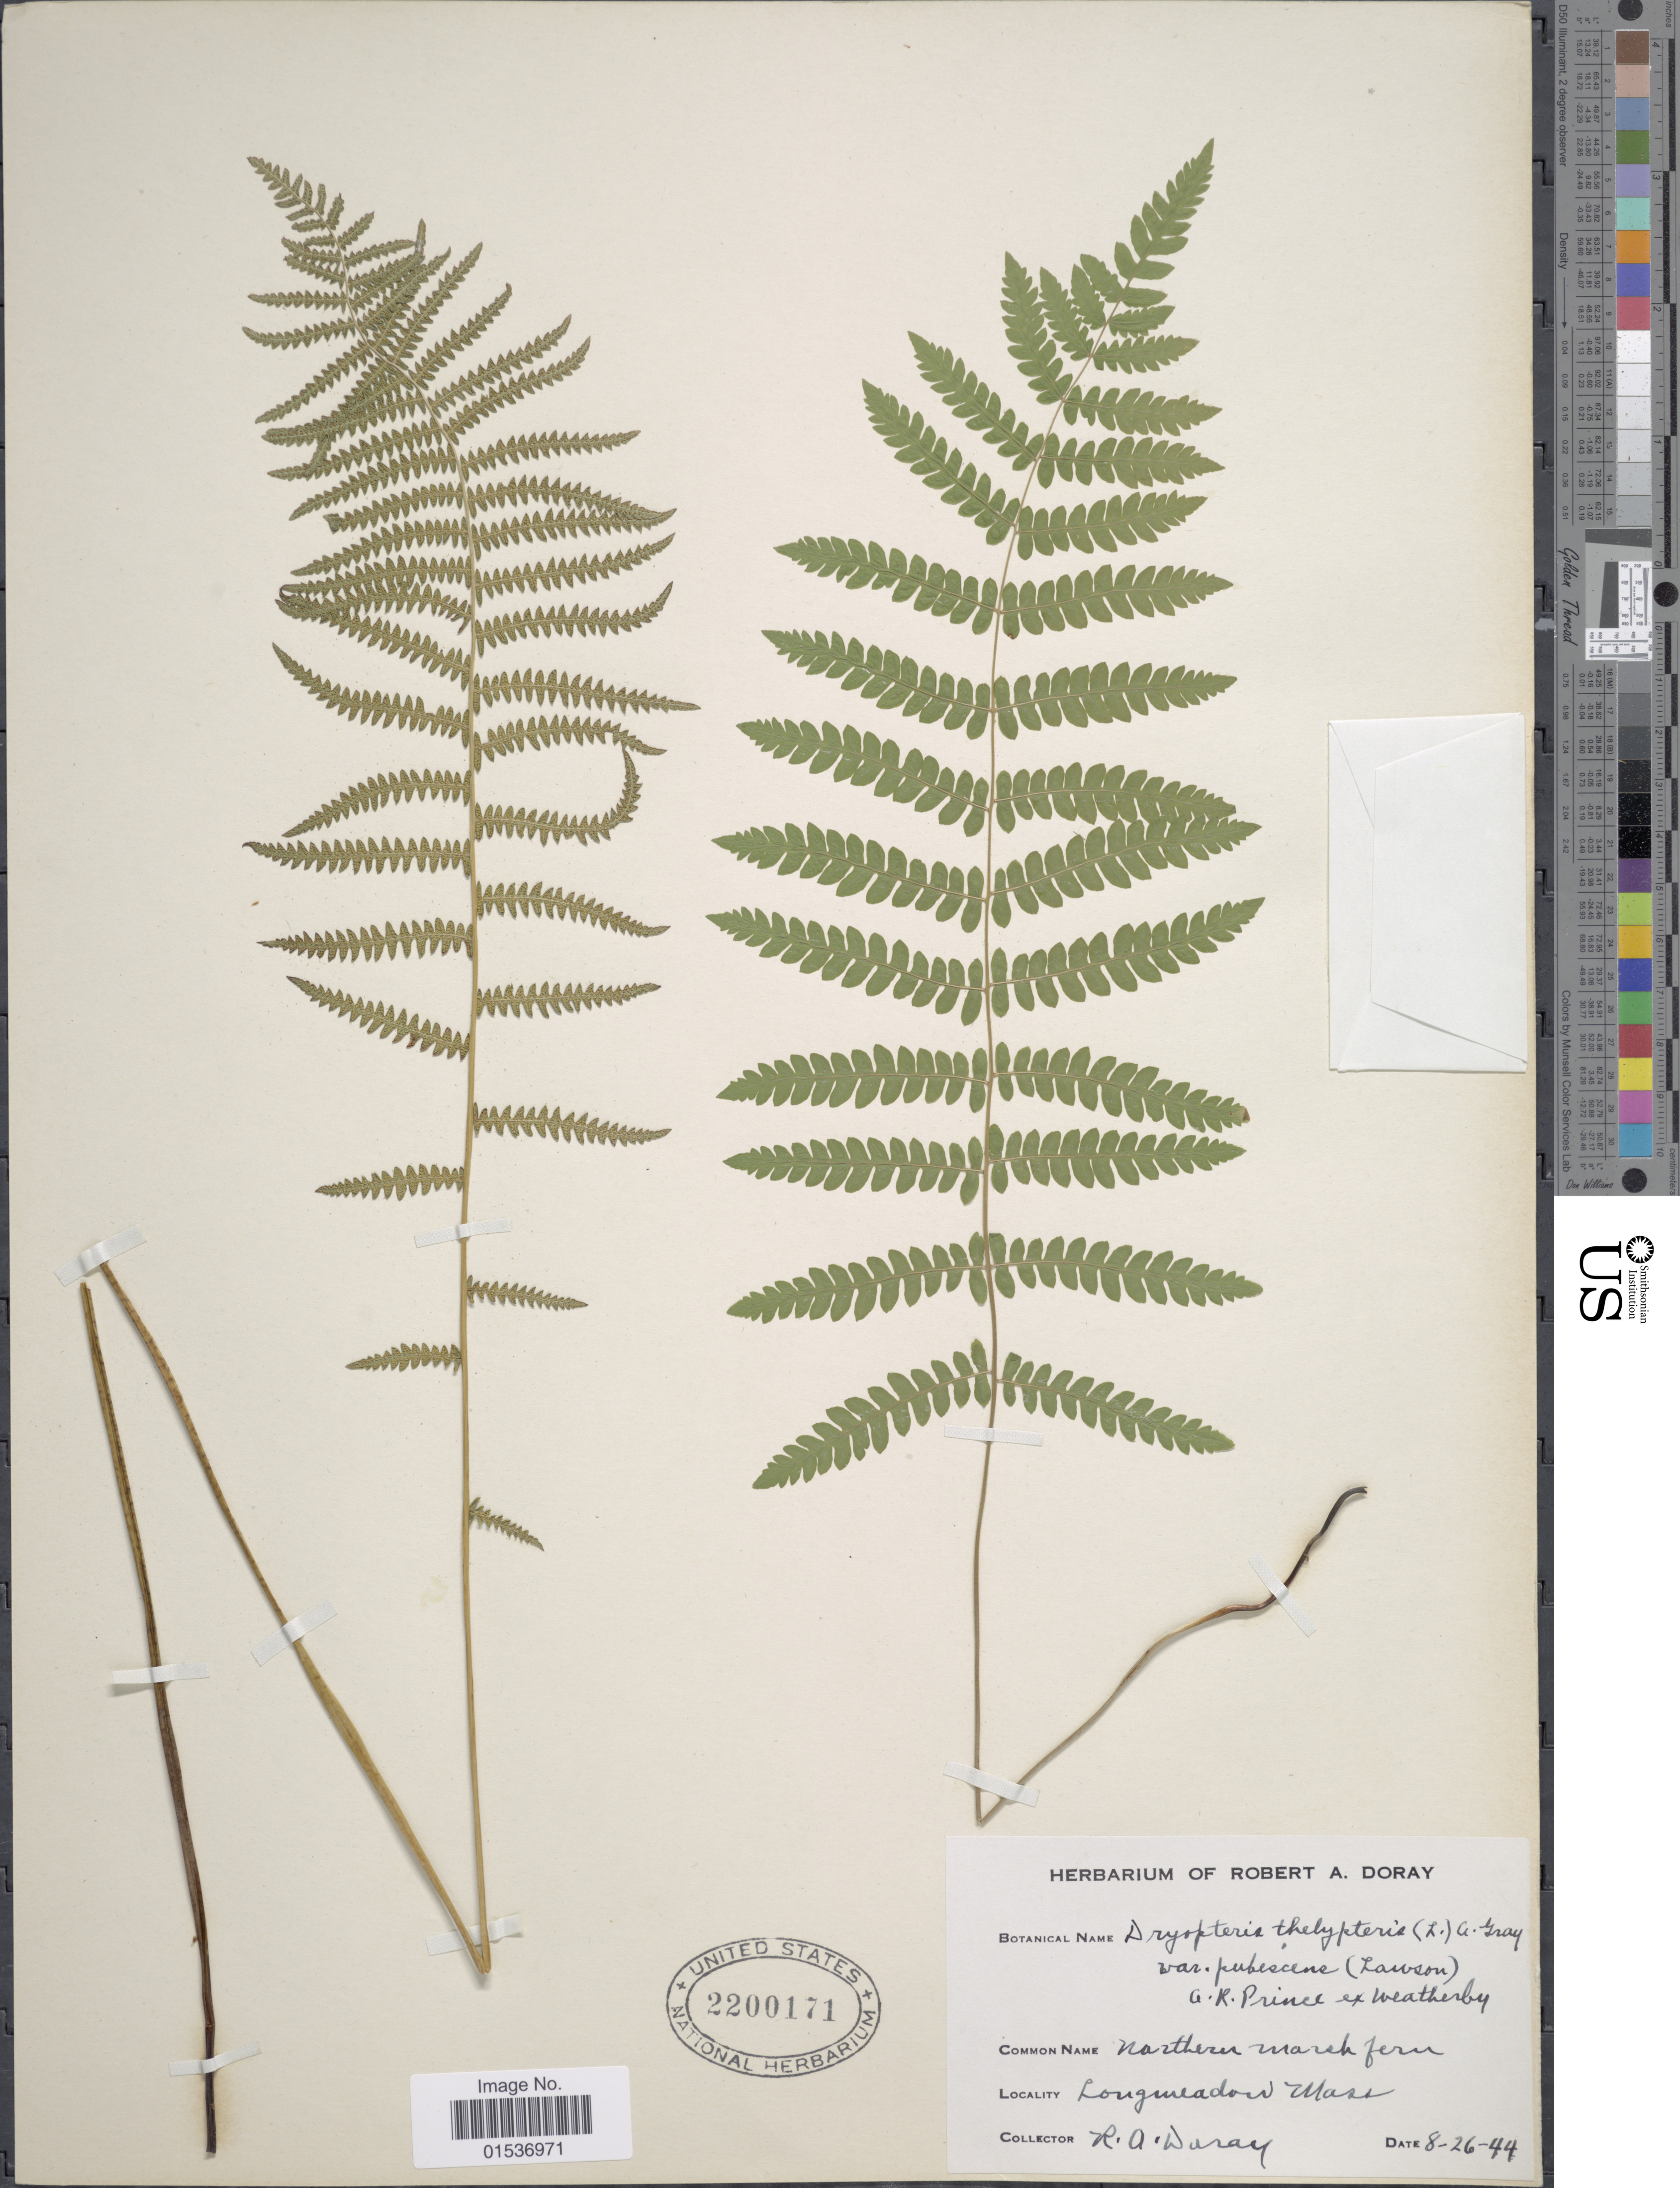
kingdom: Plantae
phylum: Tracheophyta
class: Polypodiopsida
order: Polypodiales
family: Thelypteridaceae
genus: Thelypteris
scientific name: Thelypteris palustris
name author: (Salisb.) Schott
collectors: R. Doray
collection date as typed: Transcribed d/m/y: 26/8/44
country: United States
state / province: Massachusetts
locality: Longmeadow Mass.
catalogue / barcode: US 2200171